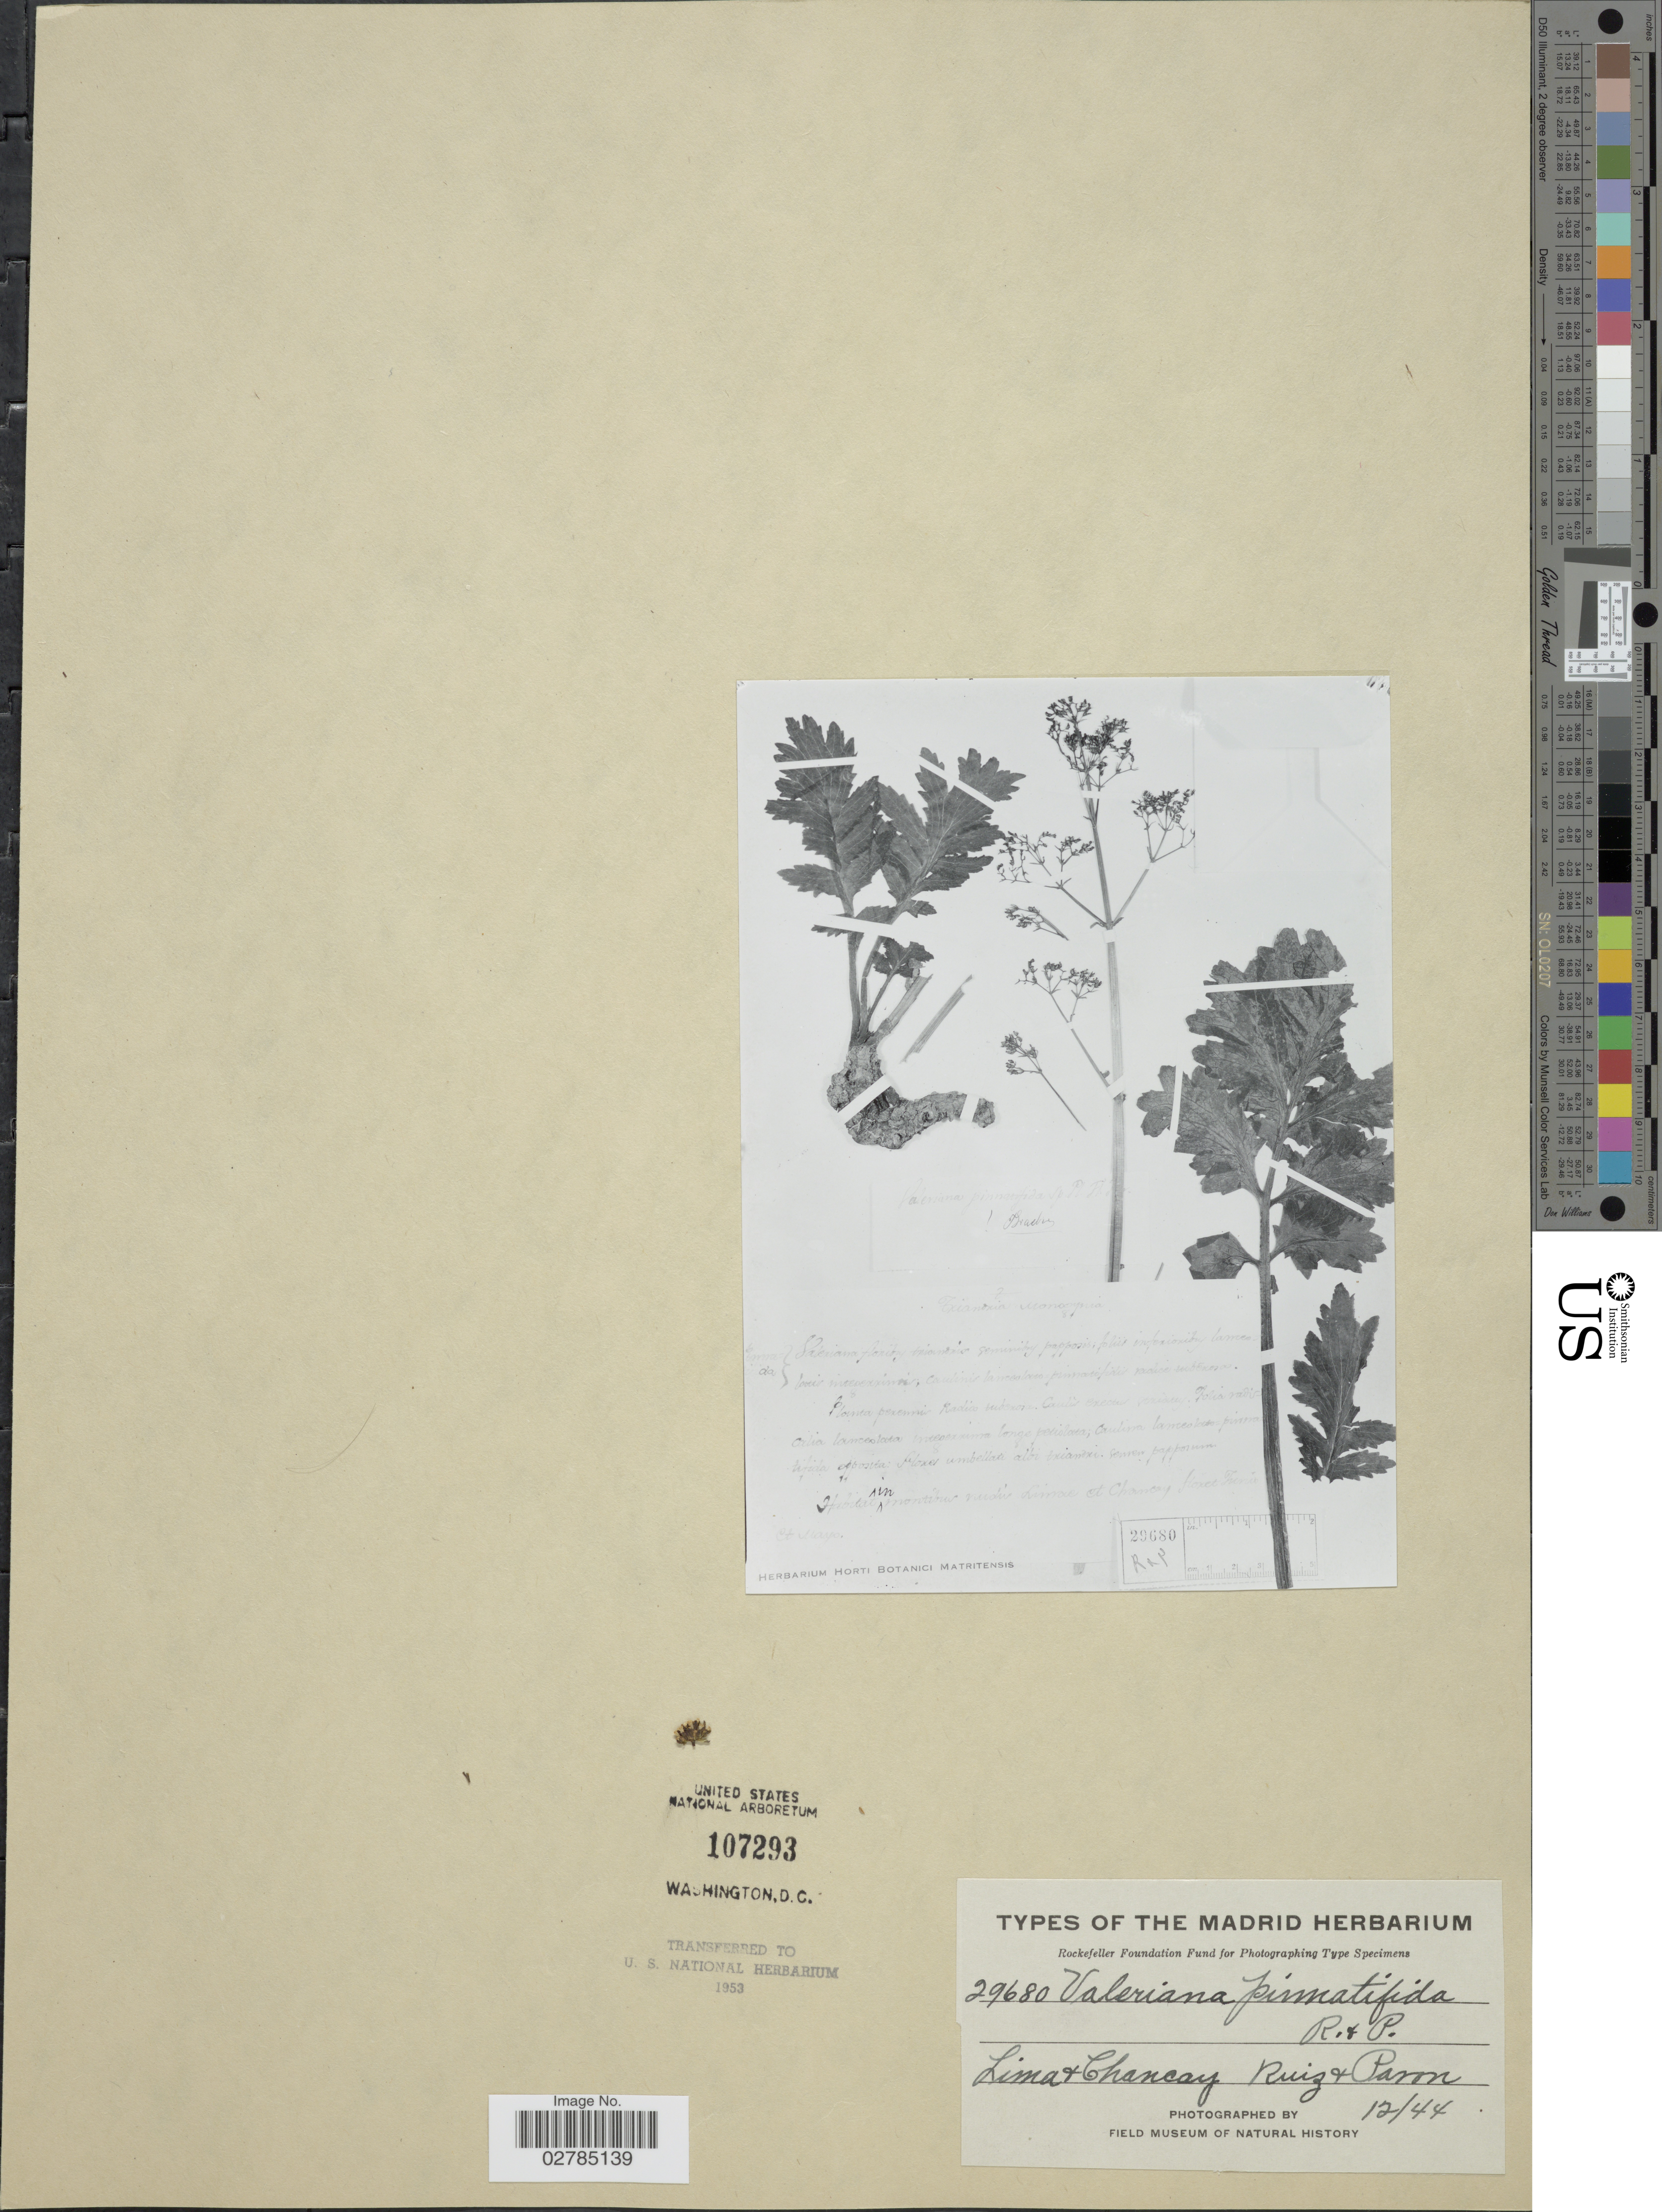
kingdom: Plantae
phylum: Tracheophyta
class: Magnoliopsida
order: Dipsacales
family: Caprifoliaceae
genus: Valeriana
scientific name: Valeriana pinnatifida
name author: Ruiz & Pav.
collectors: Ruiz, -- & Paron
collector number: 29680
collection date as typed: Transcribed d/m/y: /12/44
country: Peru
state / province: Lima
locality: Lima & Chancay.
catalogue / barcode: US 107293